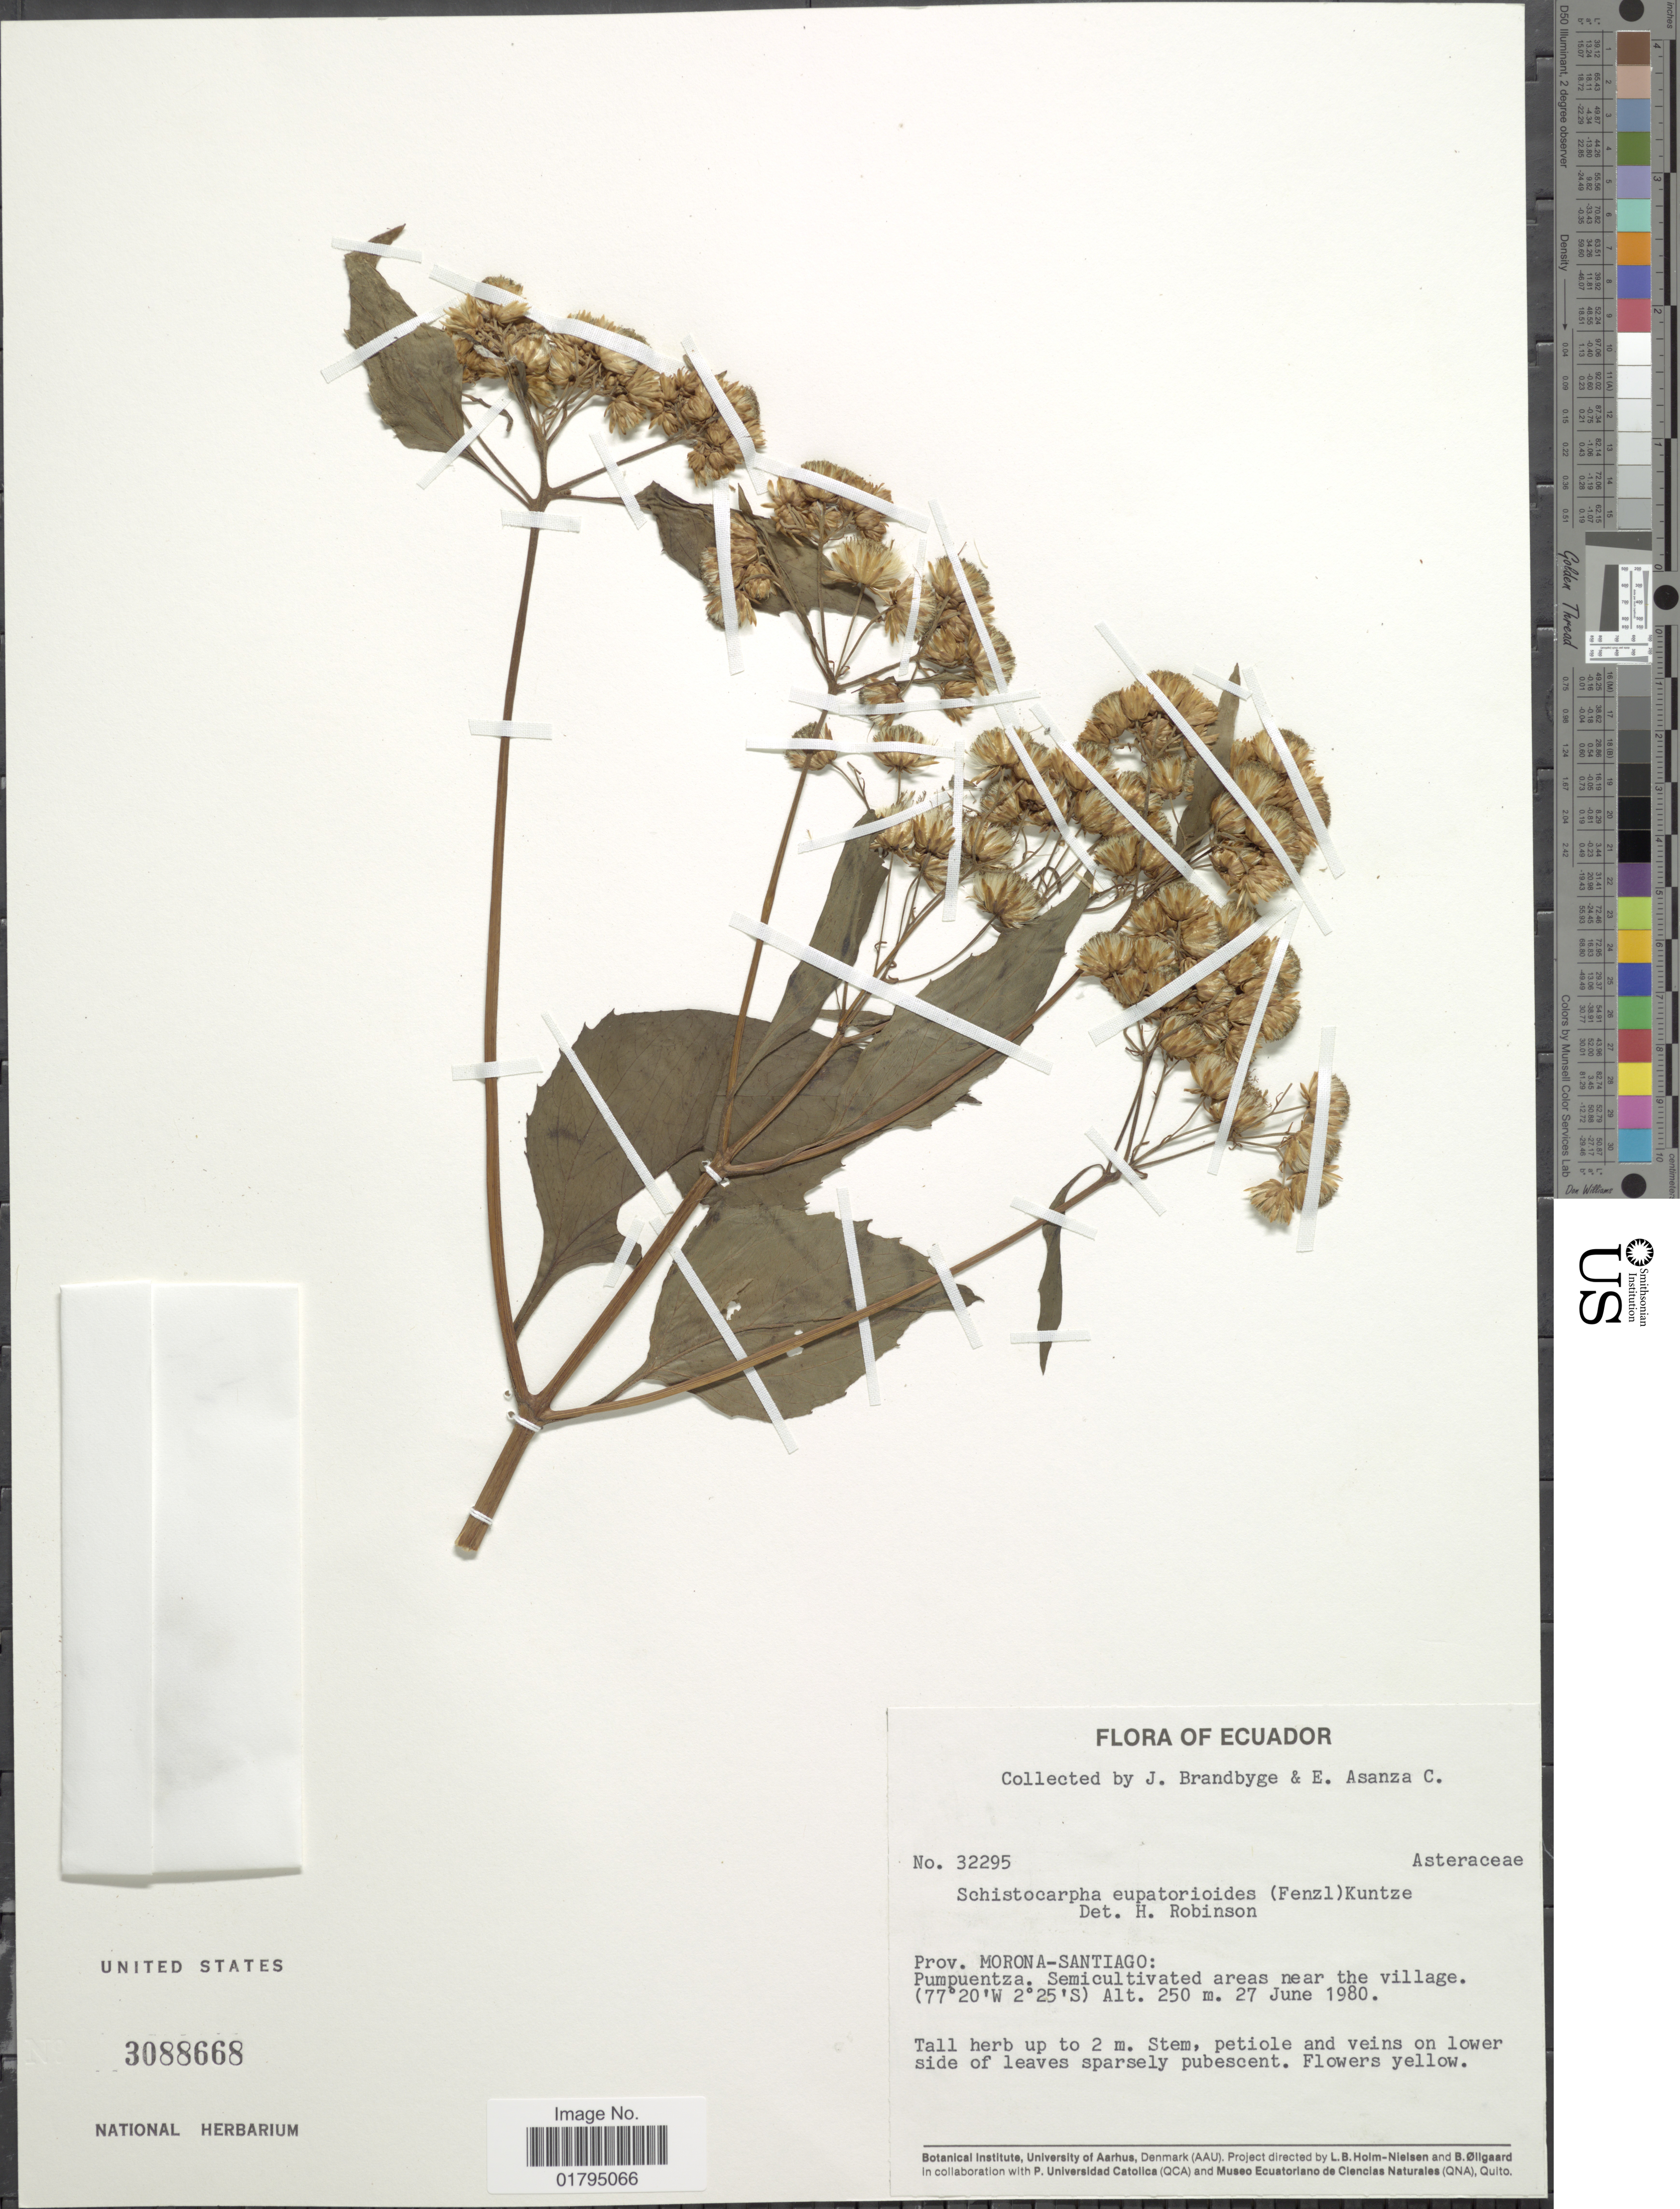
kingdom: Plantae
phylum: Tracheophyta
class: Magnoliopsida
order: Asterales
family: Asteraceae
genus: Schistocarpha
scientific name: Schistocarpha eupatorioides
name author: (Fenzl) Kuntze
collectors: J. Brandbyge & E. Asanza C.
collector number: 32295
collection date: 1980-06-27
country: Ecuador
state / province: Morona-Santiago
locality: Prov. Morona-Santiago: Pumpuentza. Semicultivated areas near the village.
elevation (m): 250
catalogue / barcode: US 3088668